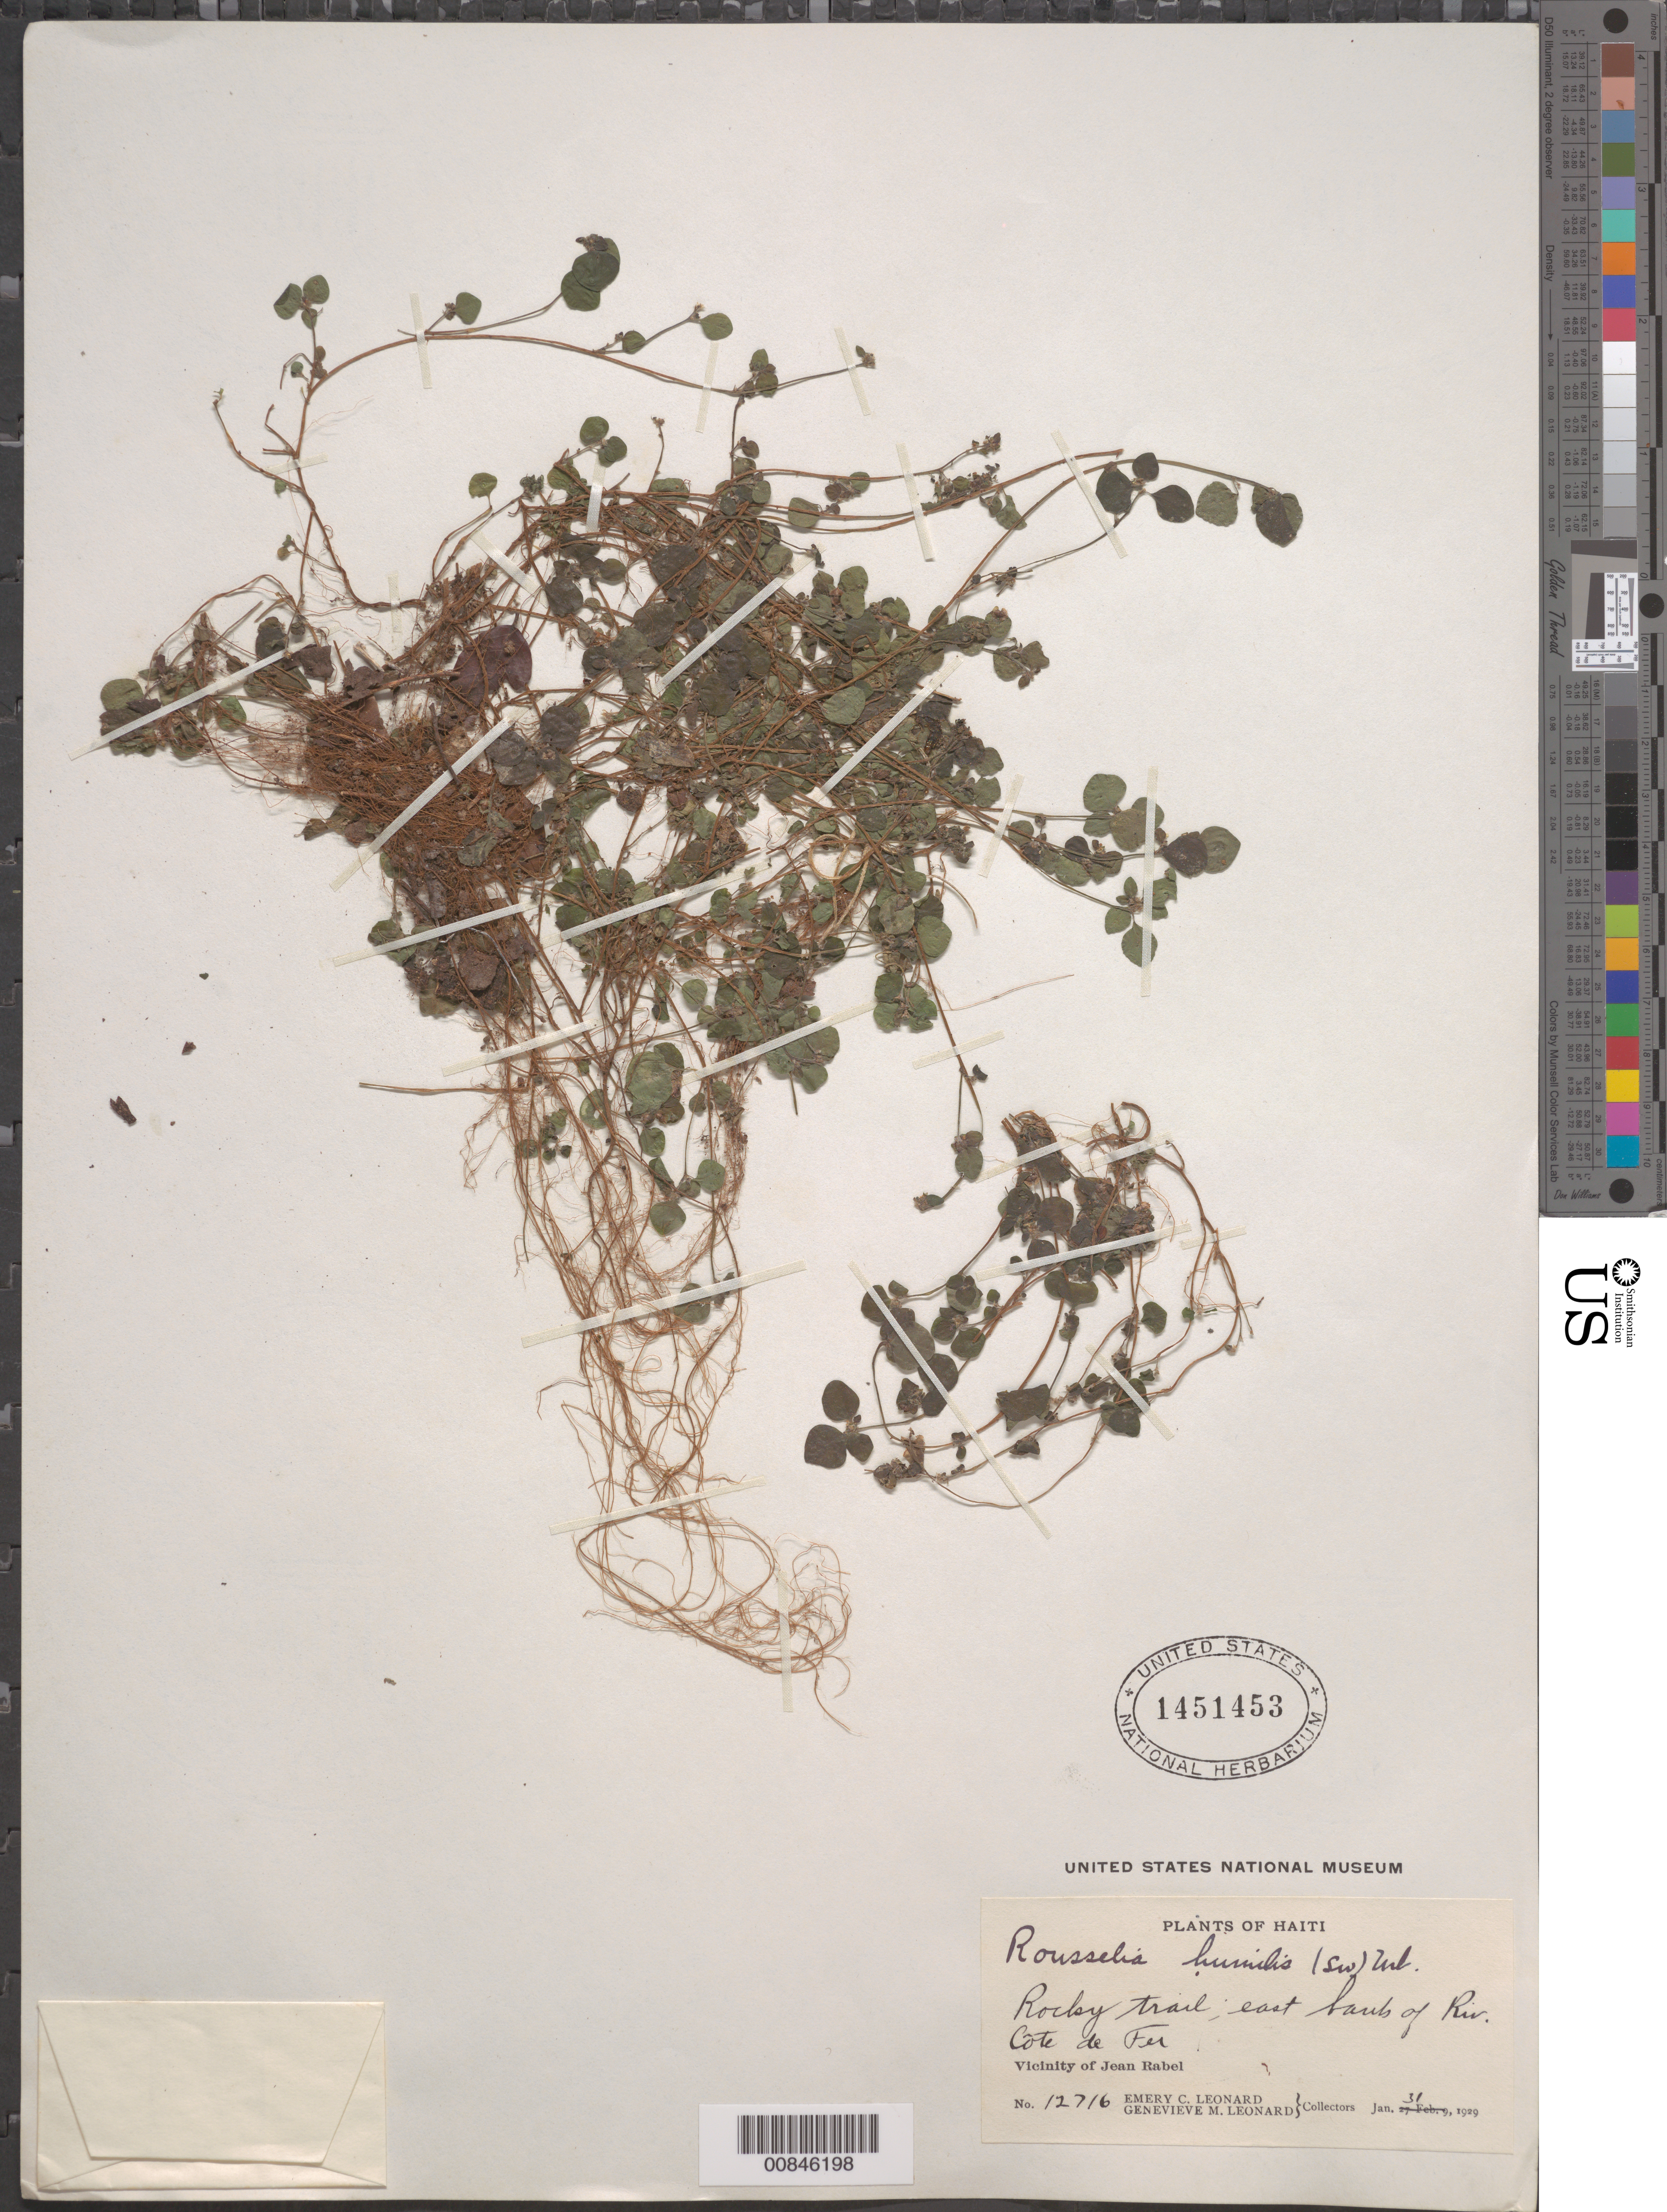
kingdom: Plantae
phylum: Tracheophyta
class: Magnoliopsida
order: Rosales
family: Urticaceae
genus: Rousselia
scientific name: Rousselia humilis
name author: (Sw.) Urb.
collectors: E. C. Leonard & G. M. Leonard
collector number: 12716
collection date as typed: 31 Jan 1929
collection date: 1929-01-31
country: Haiti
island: Hispaniola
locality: Vicinity of Jean Rabel. East bank of Riv. Côte de Fer.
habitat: Rocky trail.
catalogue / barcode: US 1451453